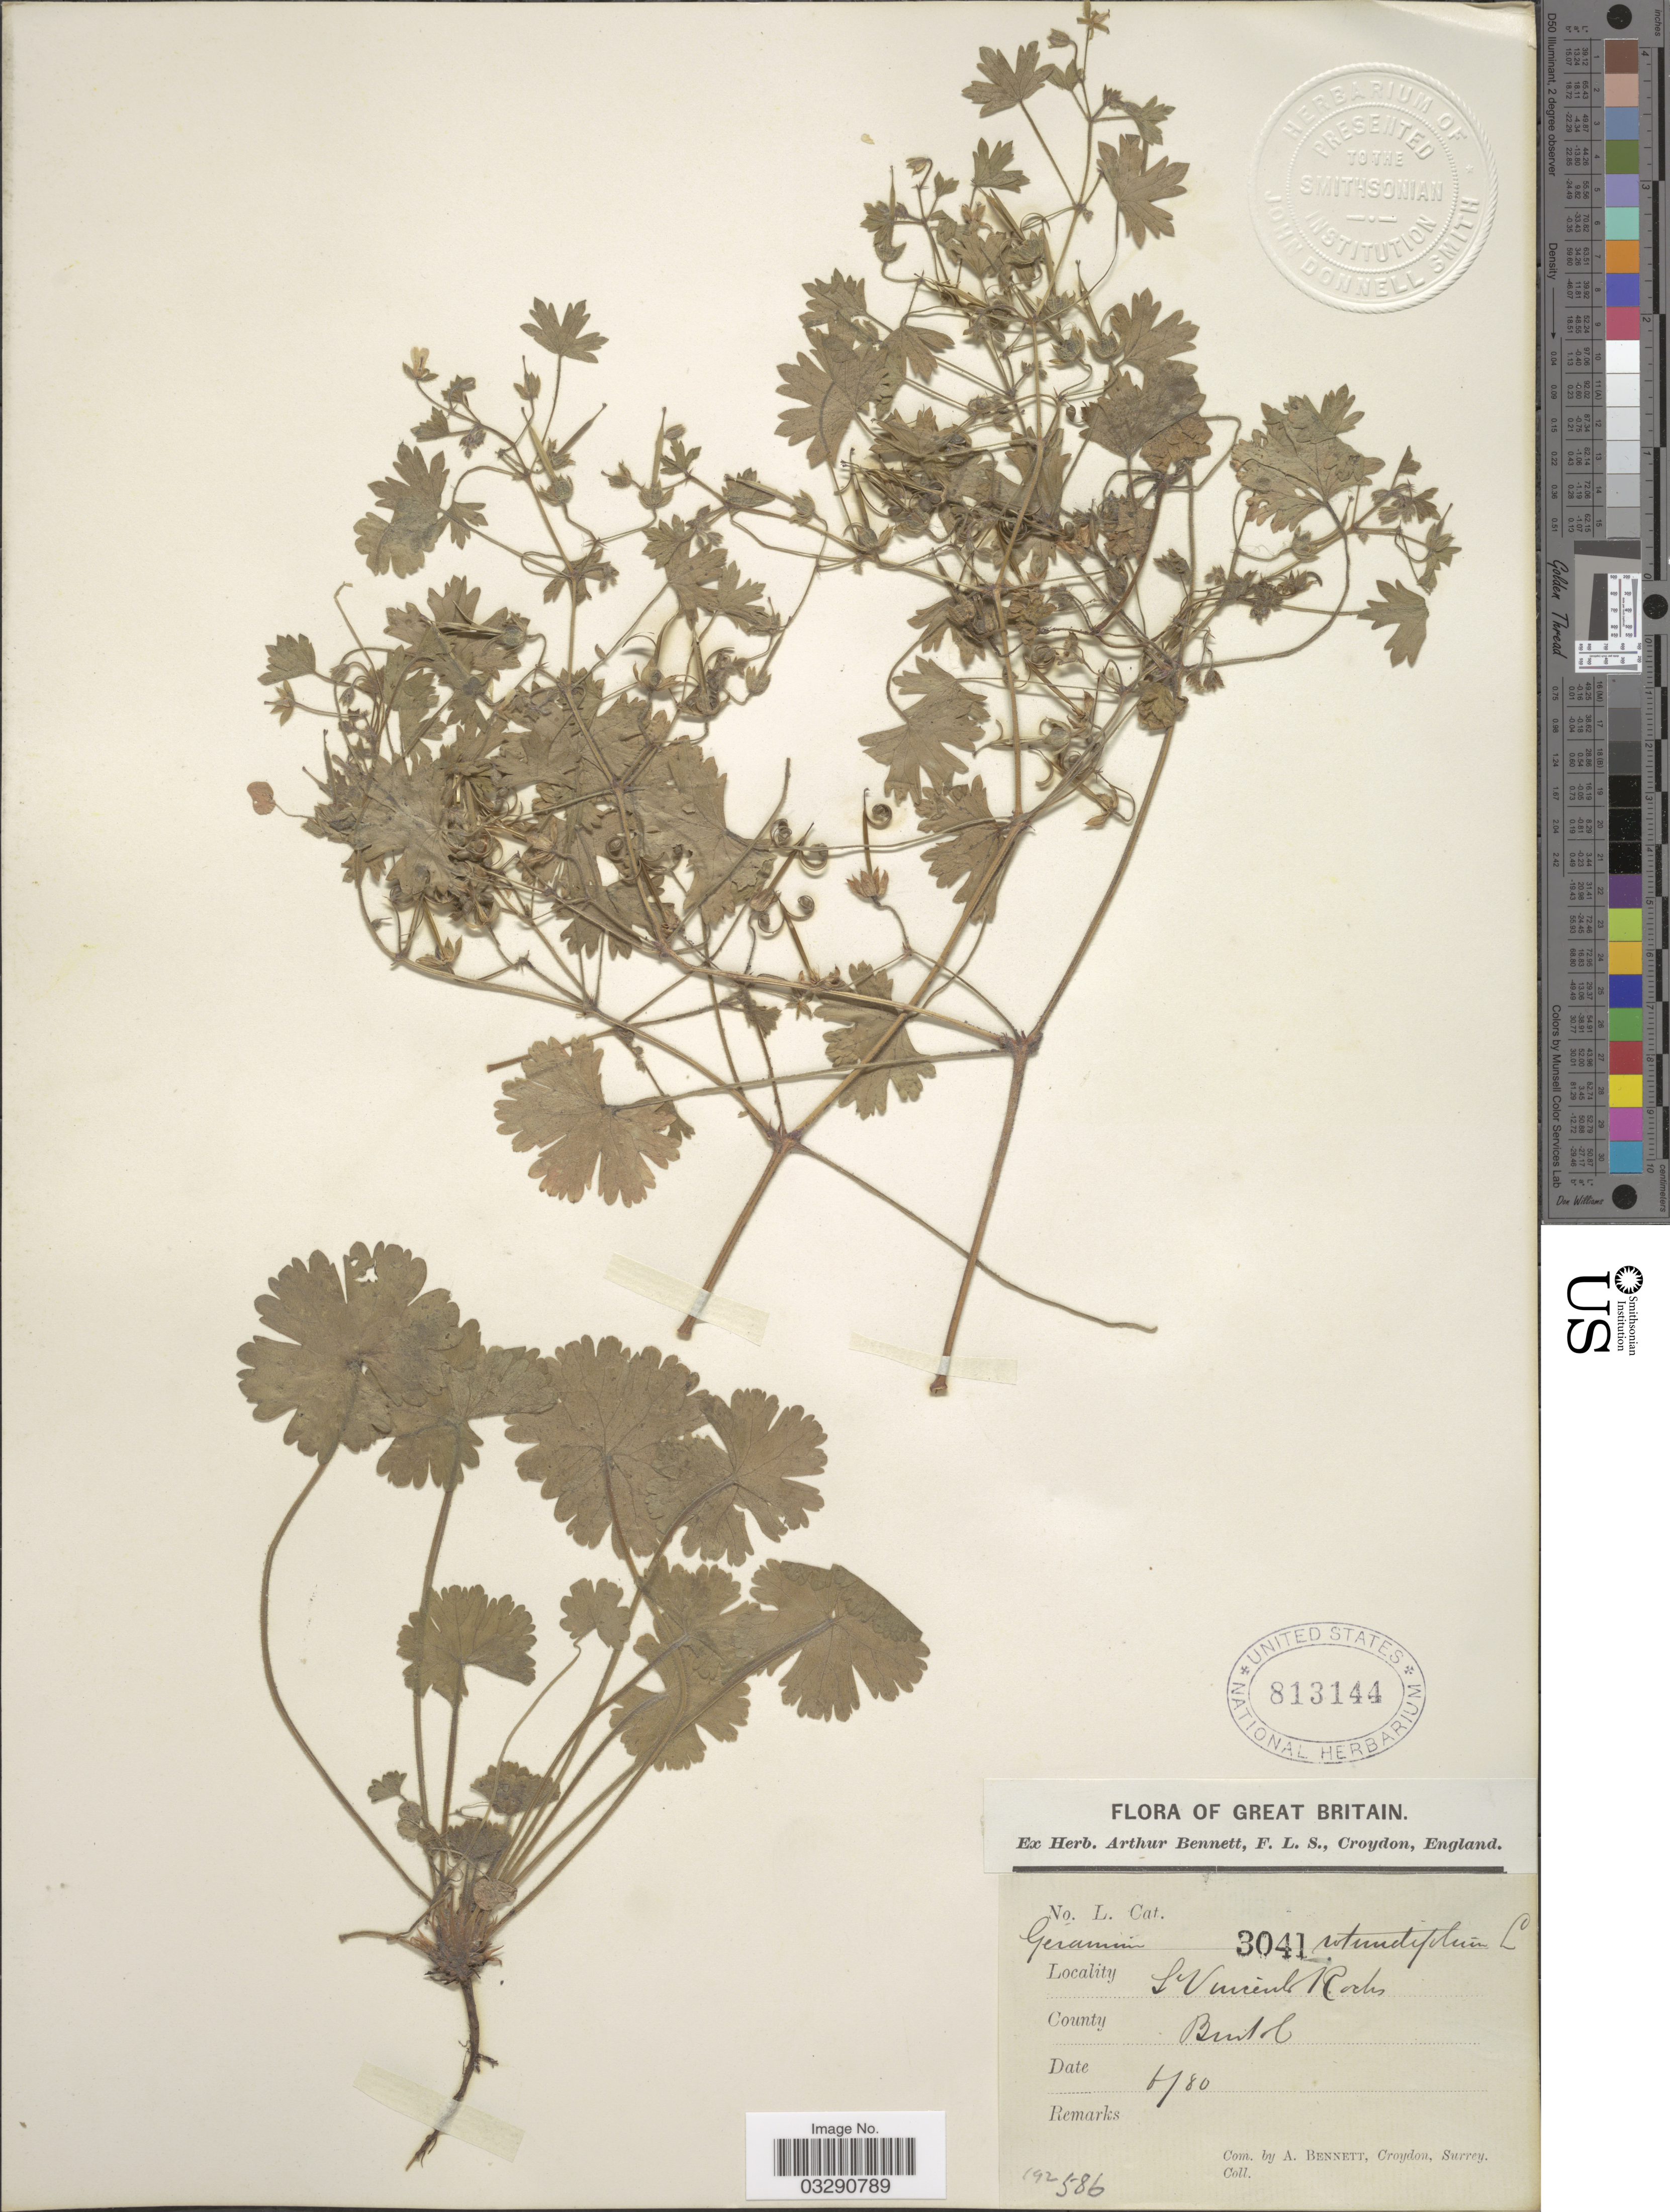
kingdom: Plantae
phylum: Tracheophyta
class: Magnoliopsida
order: Geraniales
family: Geraniaceae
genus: Geranium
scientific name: Geranium rotundifolium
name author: L.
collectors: ex herb. Arthur Bennett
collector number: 3041?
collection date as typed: Transcribed d/m/y: /6/80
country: United Kingdom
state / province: England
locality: Great Britain. St Vincent Rocks. County Bristol.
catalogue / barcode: US 813144